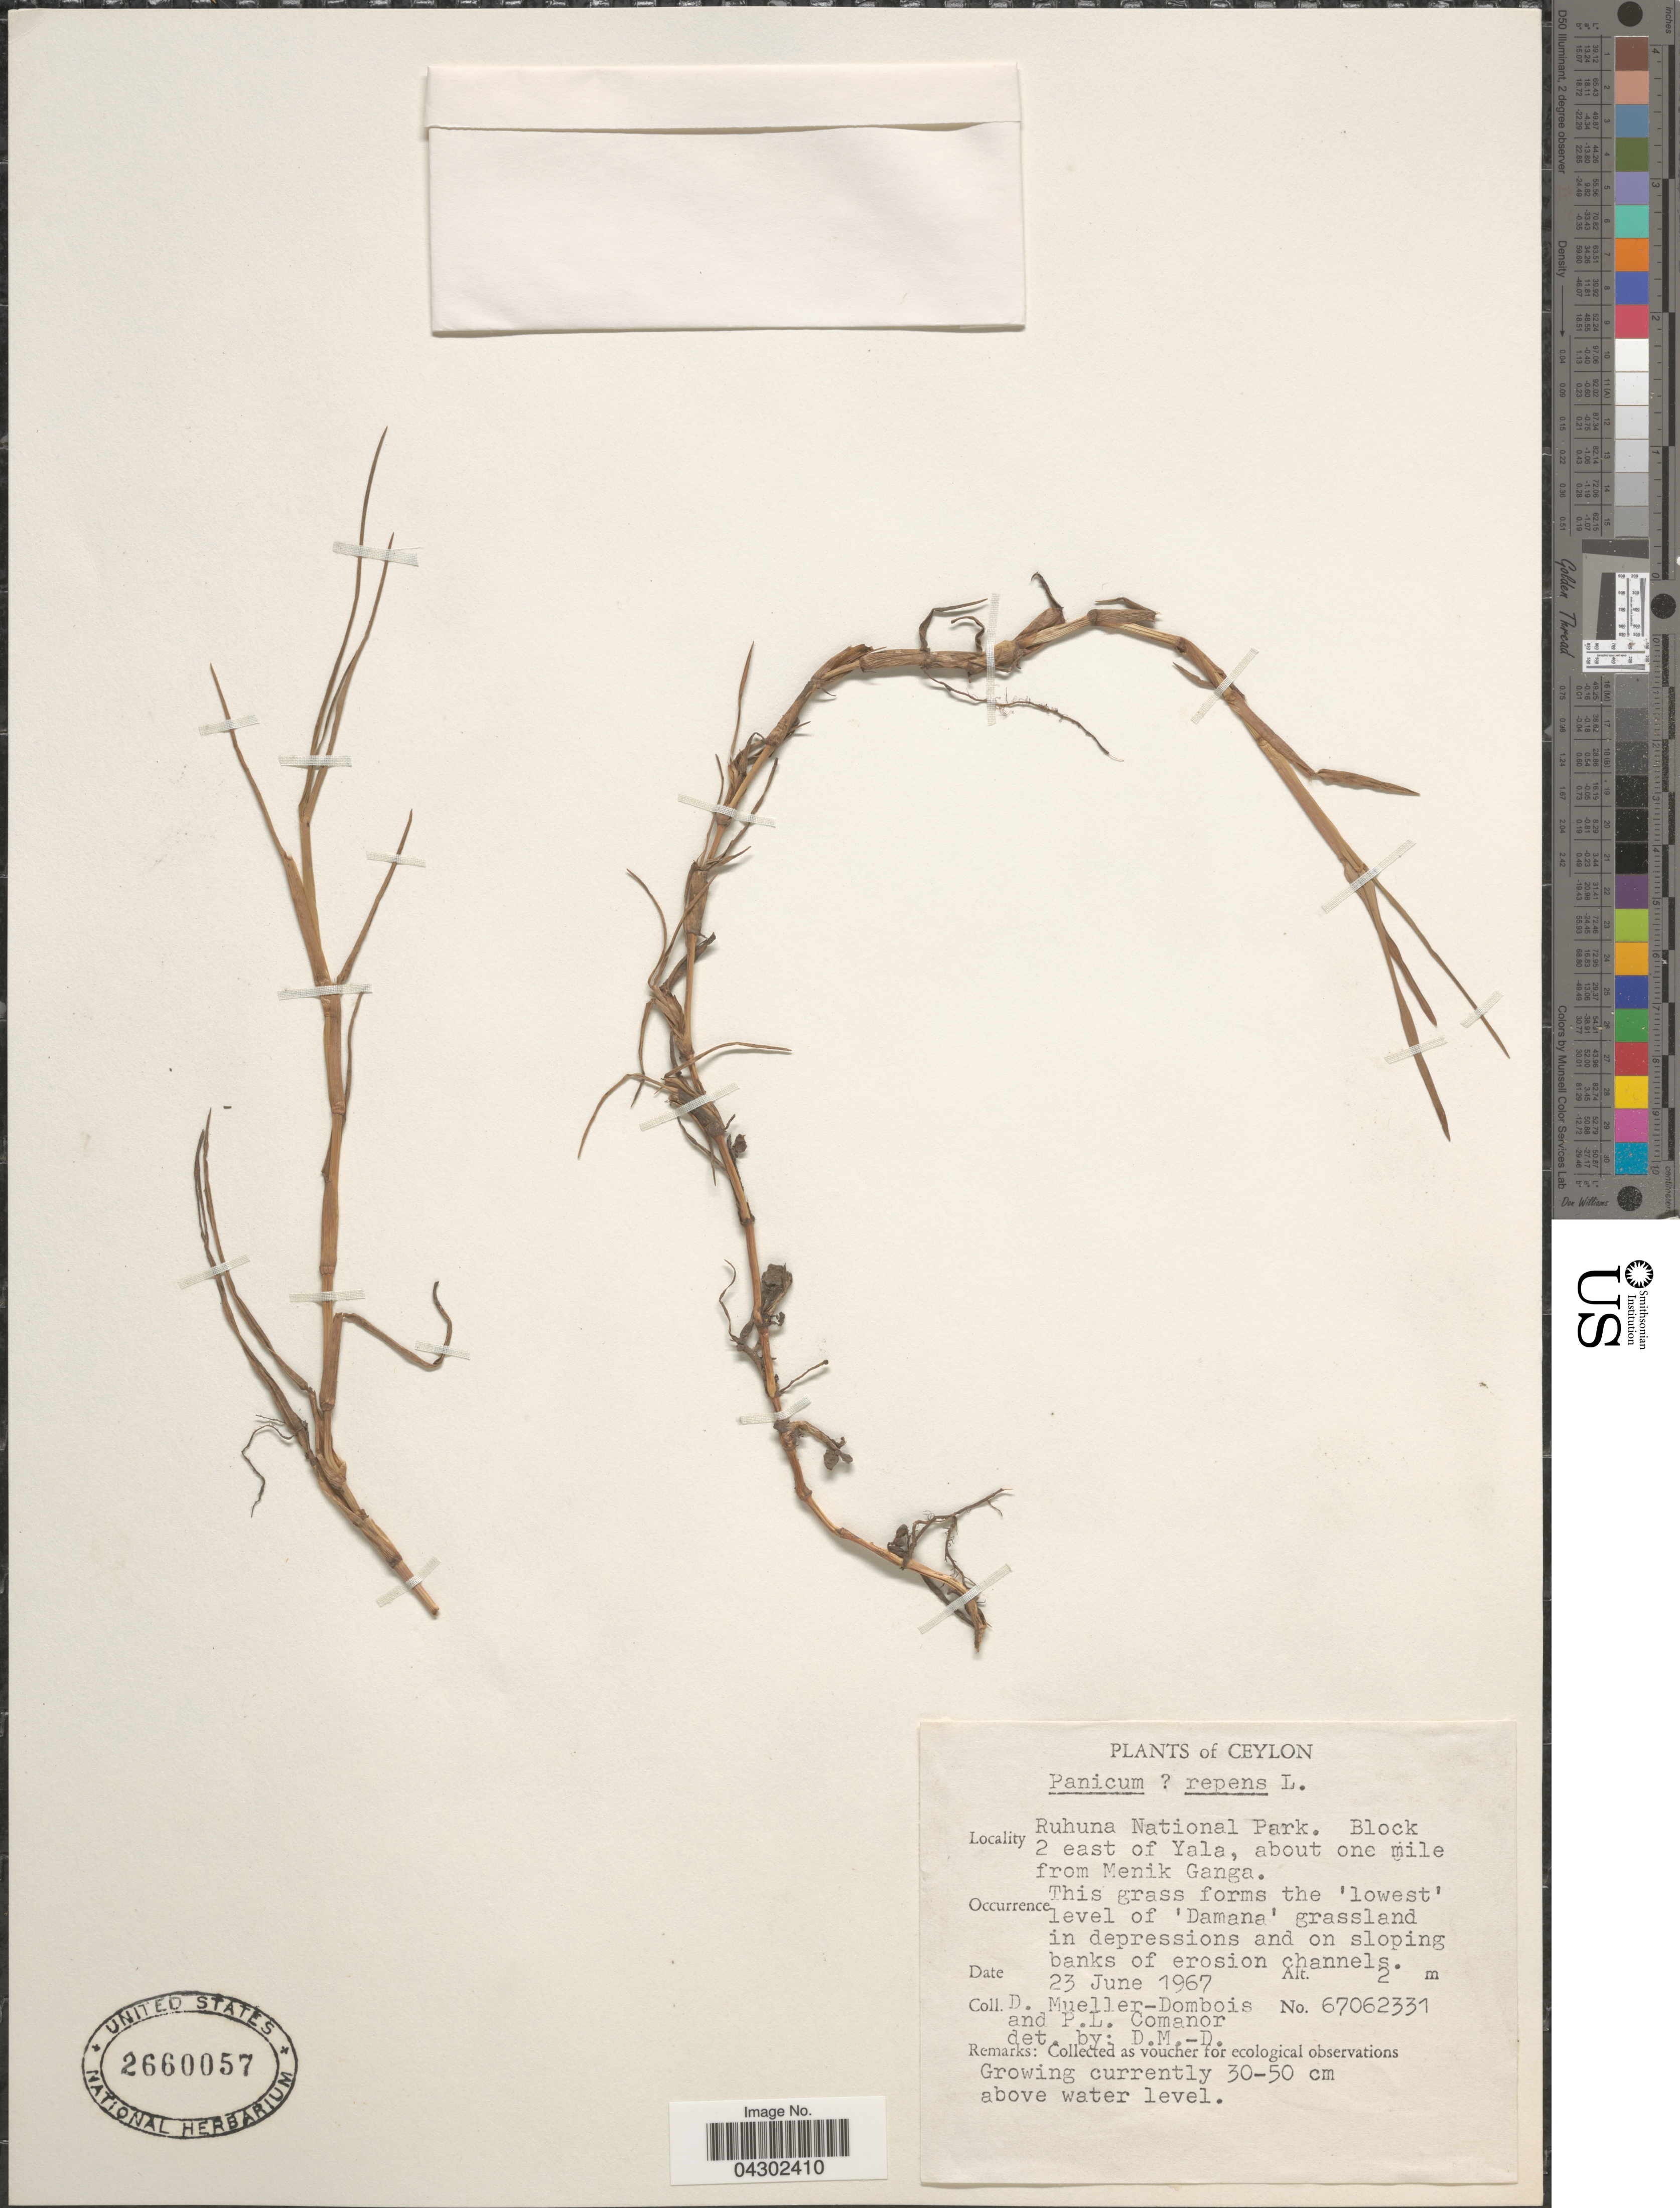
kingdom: Plantae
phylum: Tracheophyta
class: Liliopsida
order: Poales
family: Poaceae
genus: Panicum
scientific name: Panicum sp.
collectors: D. Mueller-Dombois & P. Comanor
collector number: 67062331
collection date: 1967-06-23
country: Sri Lanka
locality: Ceylon. Ruhuna National Park. Block 2 east of Yala, about one mile from Menik Ganga. This grass forms the 'lowest' level of 'Damana' grassland in depressions and on sloping banks of erosion channels.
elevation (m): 2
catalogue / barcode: US 2660057